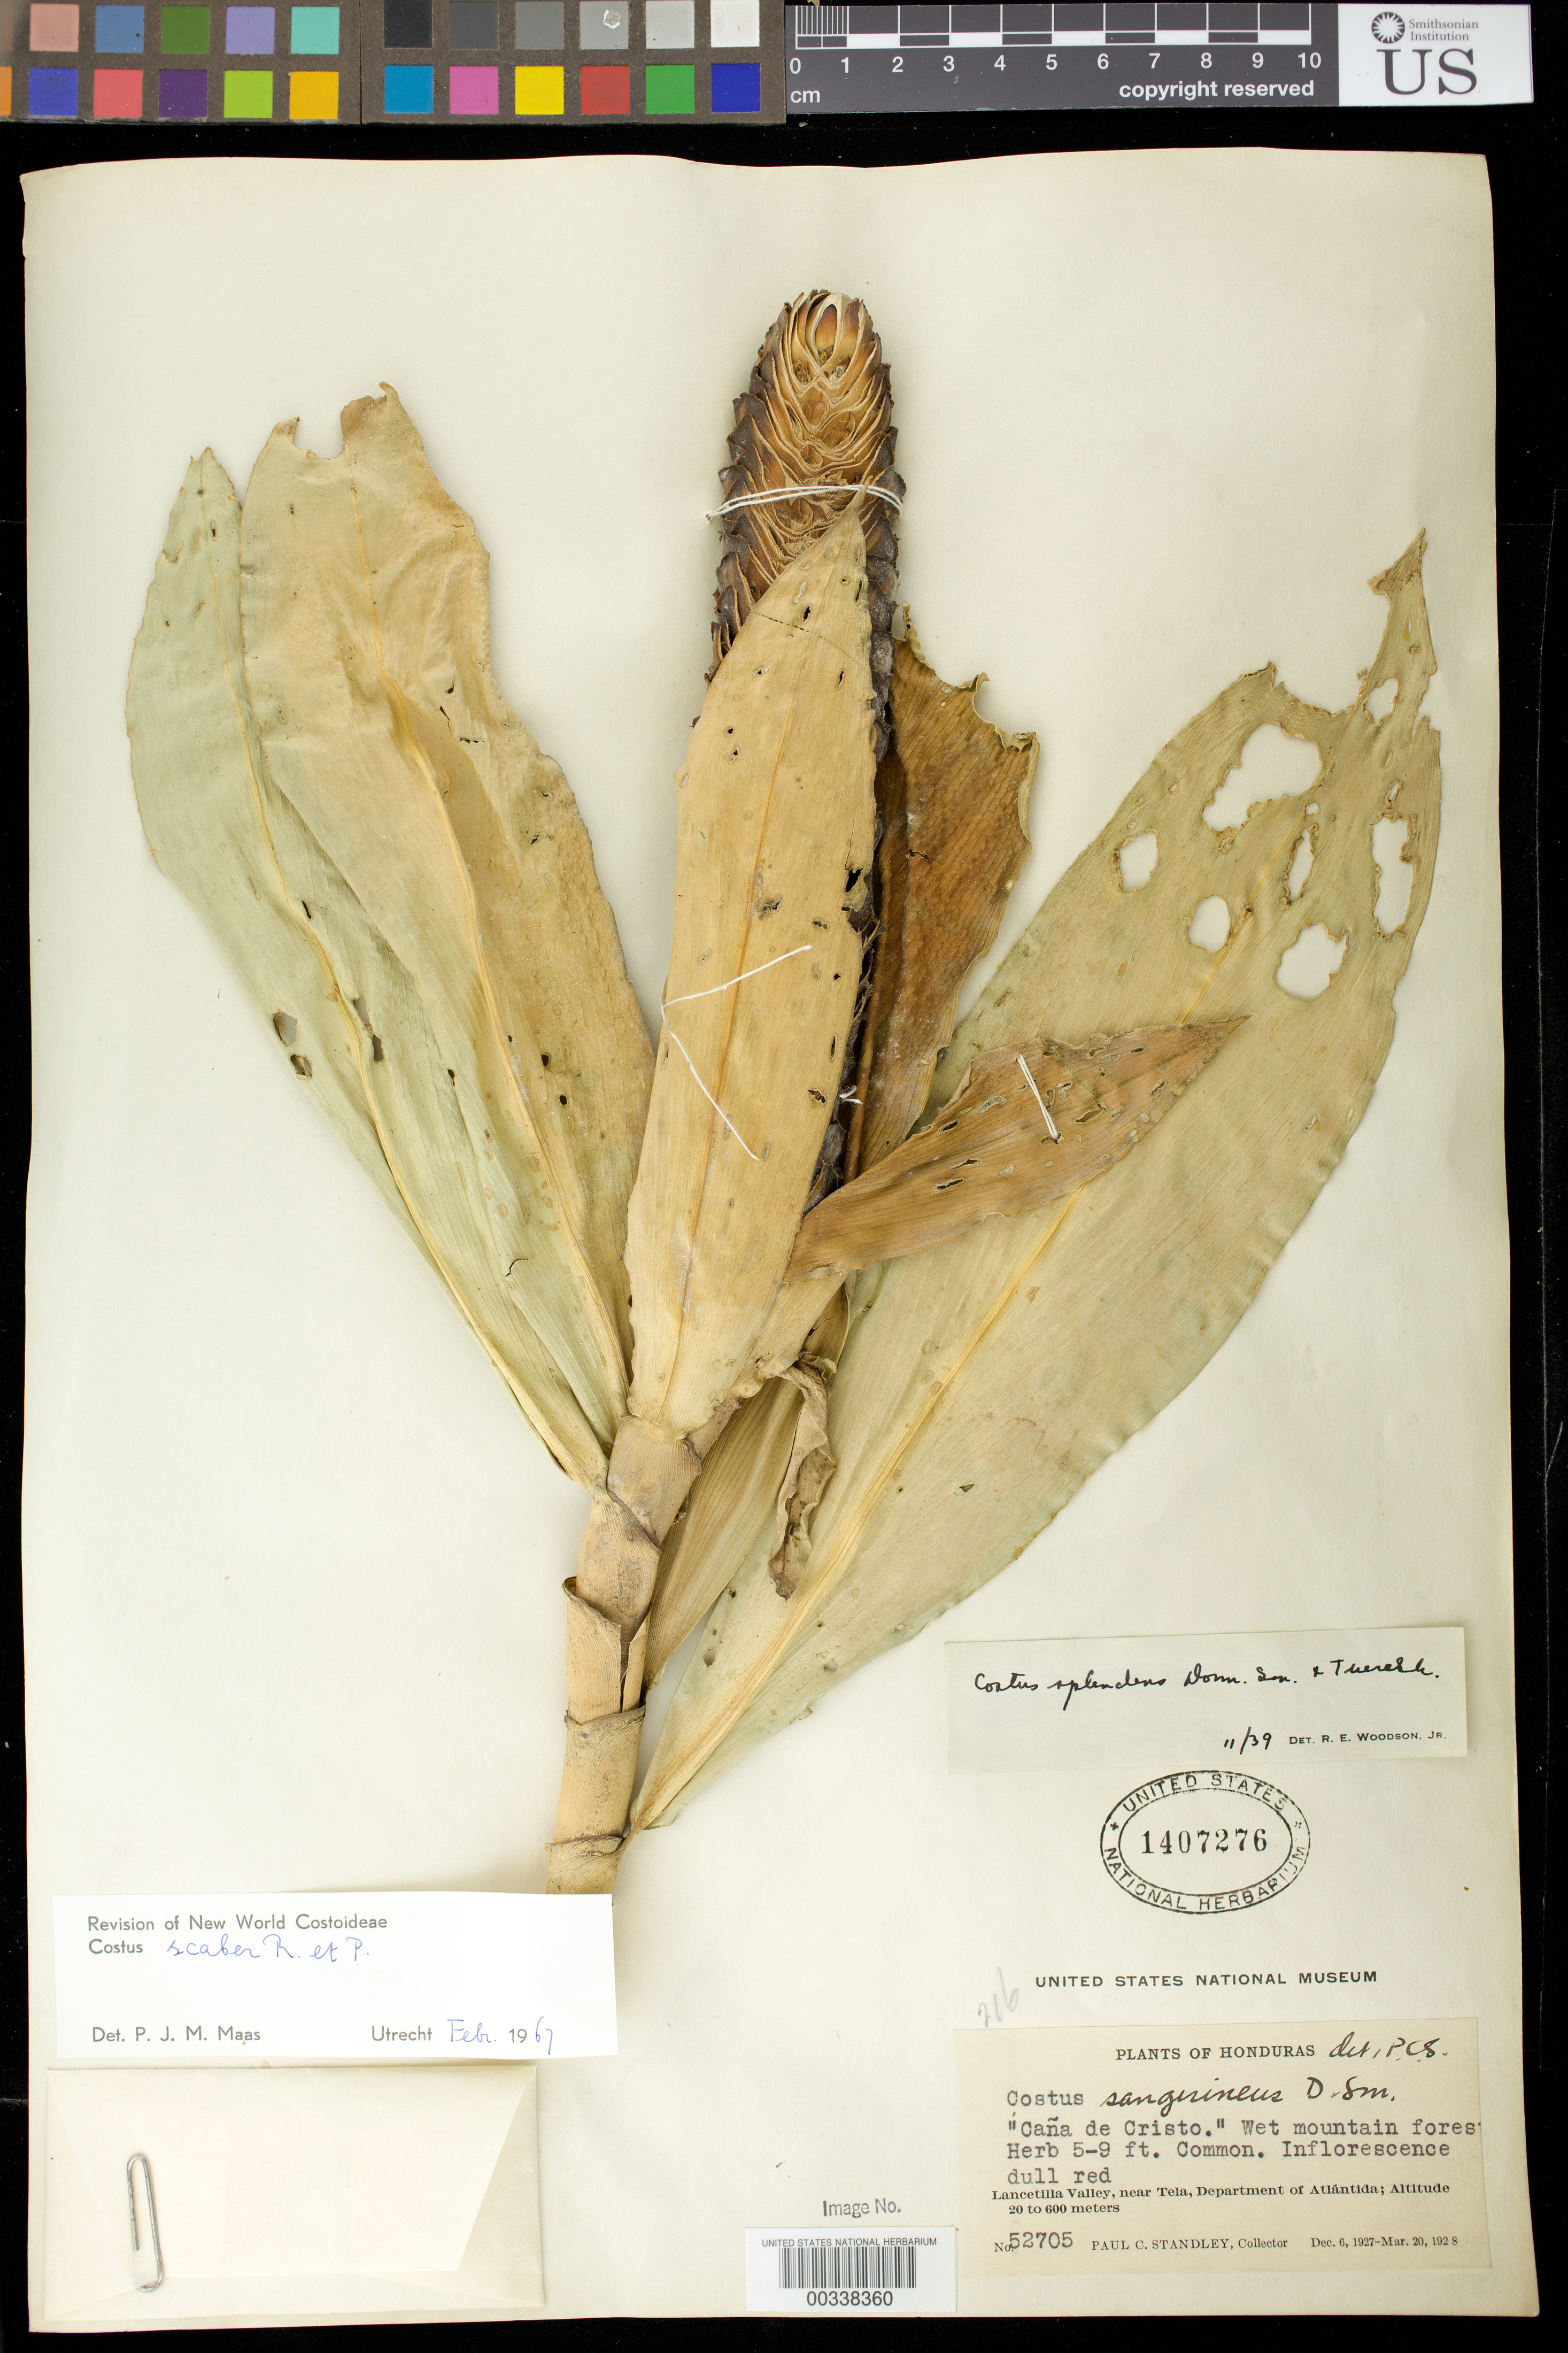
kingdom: Plantae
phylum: Tracheophyta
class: Liliopsida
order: Zingiberales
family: Costaceae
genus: Costus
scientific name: Costus scaber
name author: Ruiz & Pav.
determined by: Maas, Paul J. M.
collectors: P. C. Standley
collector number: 52705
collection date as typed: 06 Dec 1927 to 20 Mar 1928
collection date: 1927-12-06/1928-03-20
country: Honduras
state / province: Atlántida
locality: Lancetilla Valley, near Tela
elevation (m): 20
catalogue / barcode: US 1407276